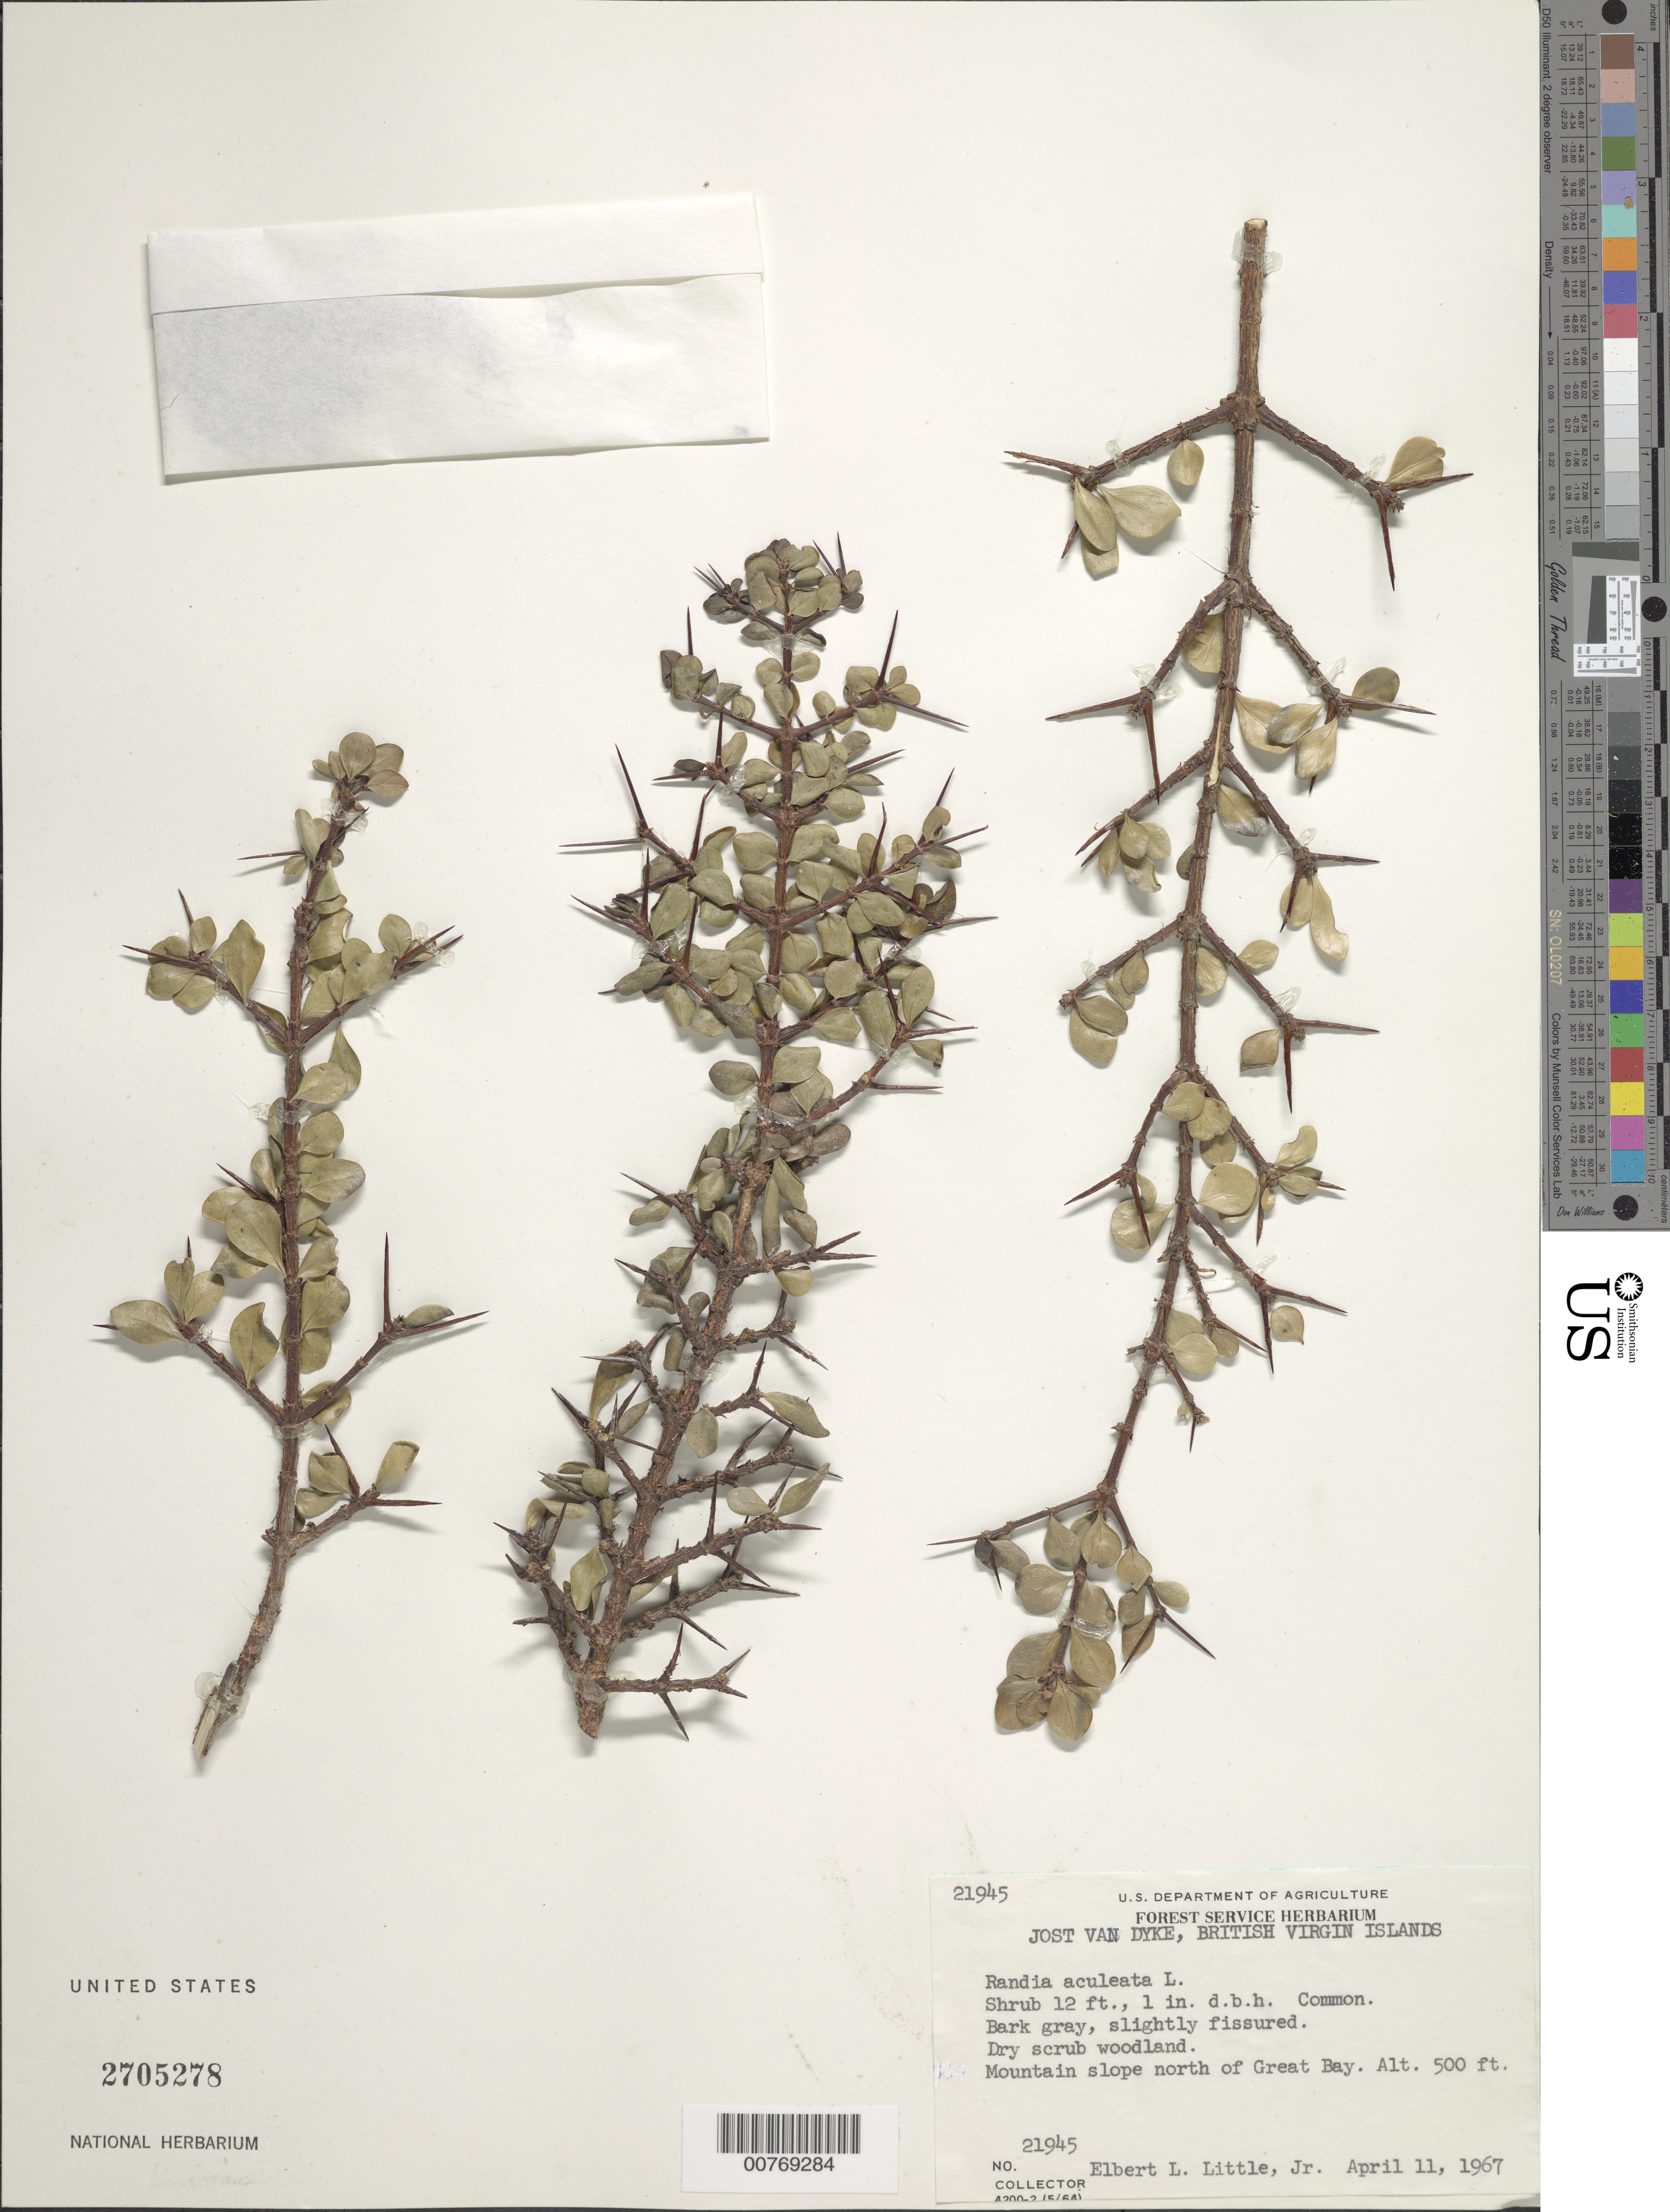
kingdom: Plantae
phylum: Tracheophyta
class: Magnoliopsida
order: Gentianales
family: Rubiaceae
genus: Randia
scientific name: Randia aculeata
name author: L.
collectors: E. L. Little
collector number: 21945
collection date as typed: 11 Apr 1967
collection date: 1967-04-11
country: British Virgin Islands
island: Jost Van Dyke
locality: Mountain slope N of Great Bay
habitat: Dry scrub woodland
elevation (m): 152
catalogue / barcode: US 2705278